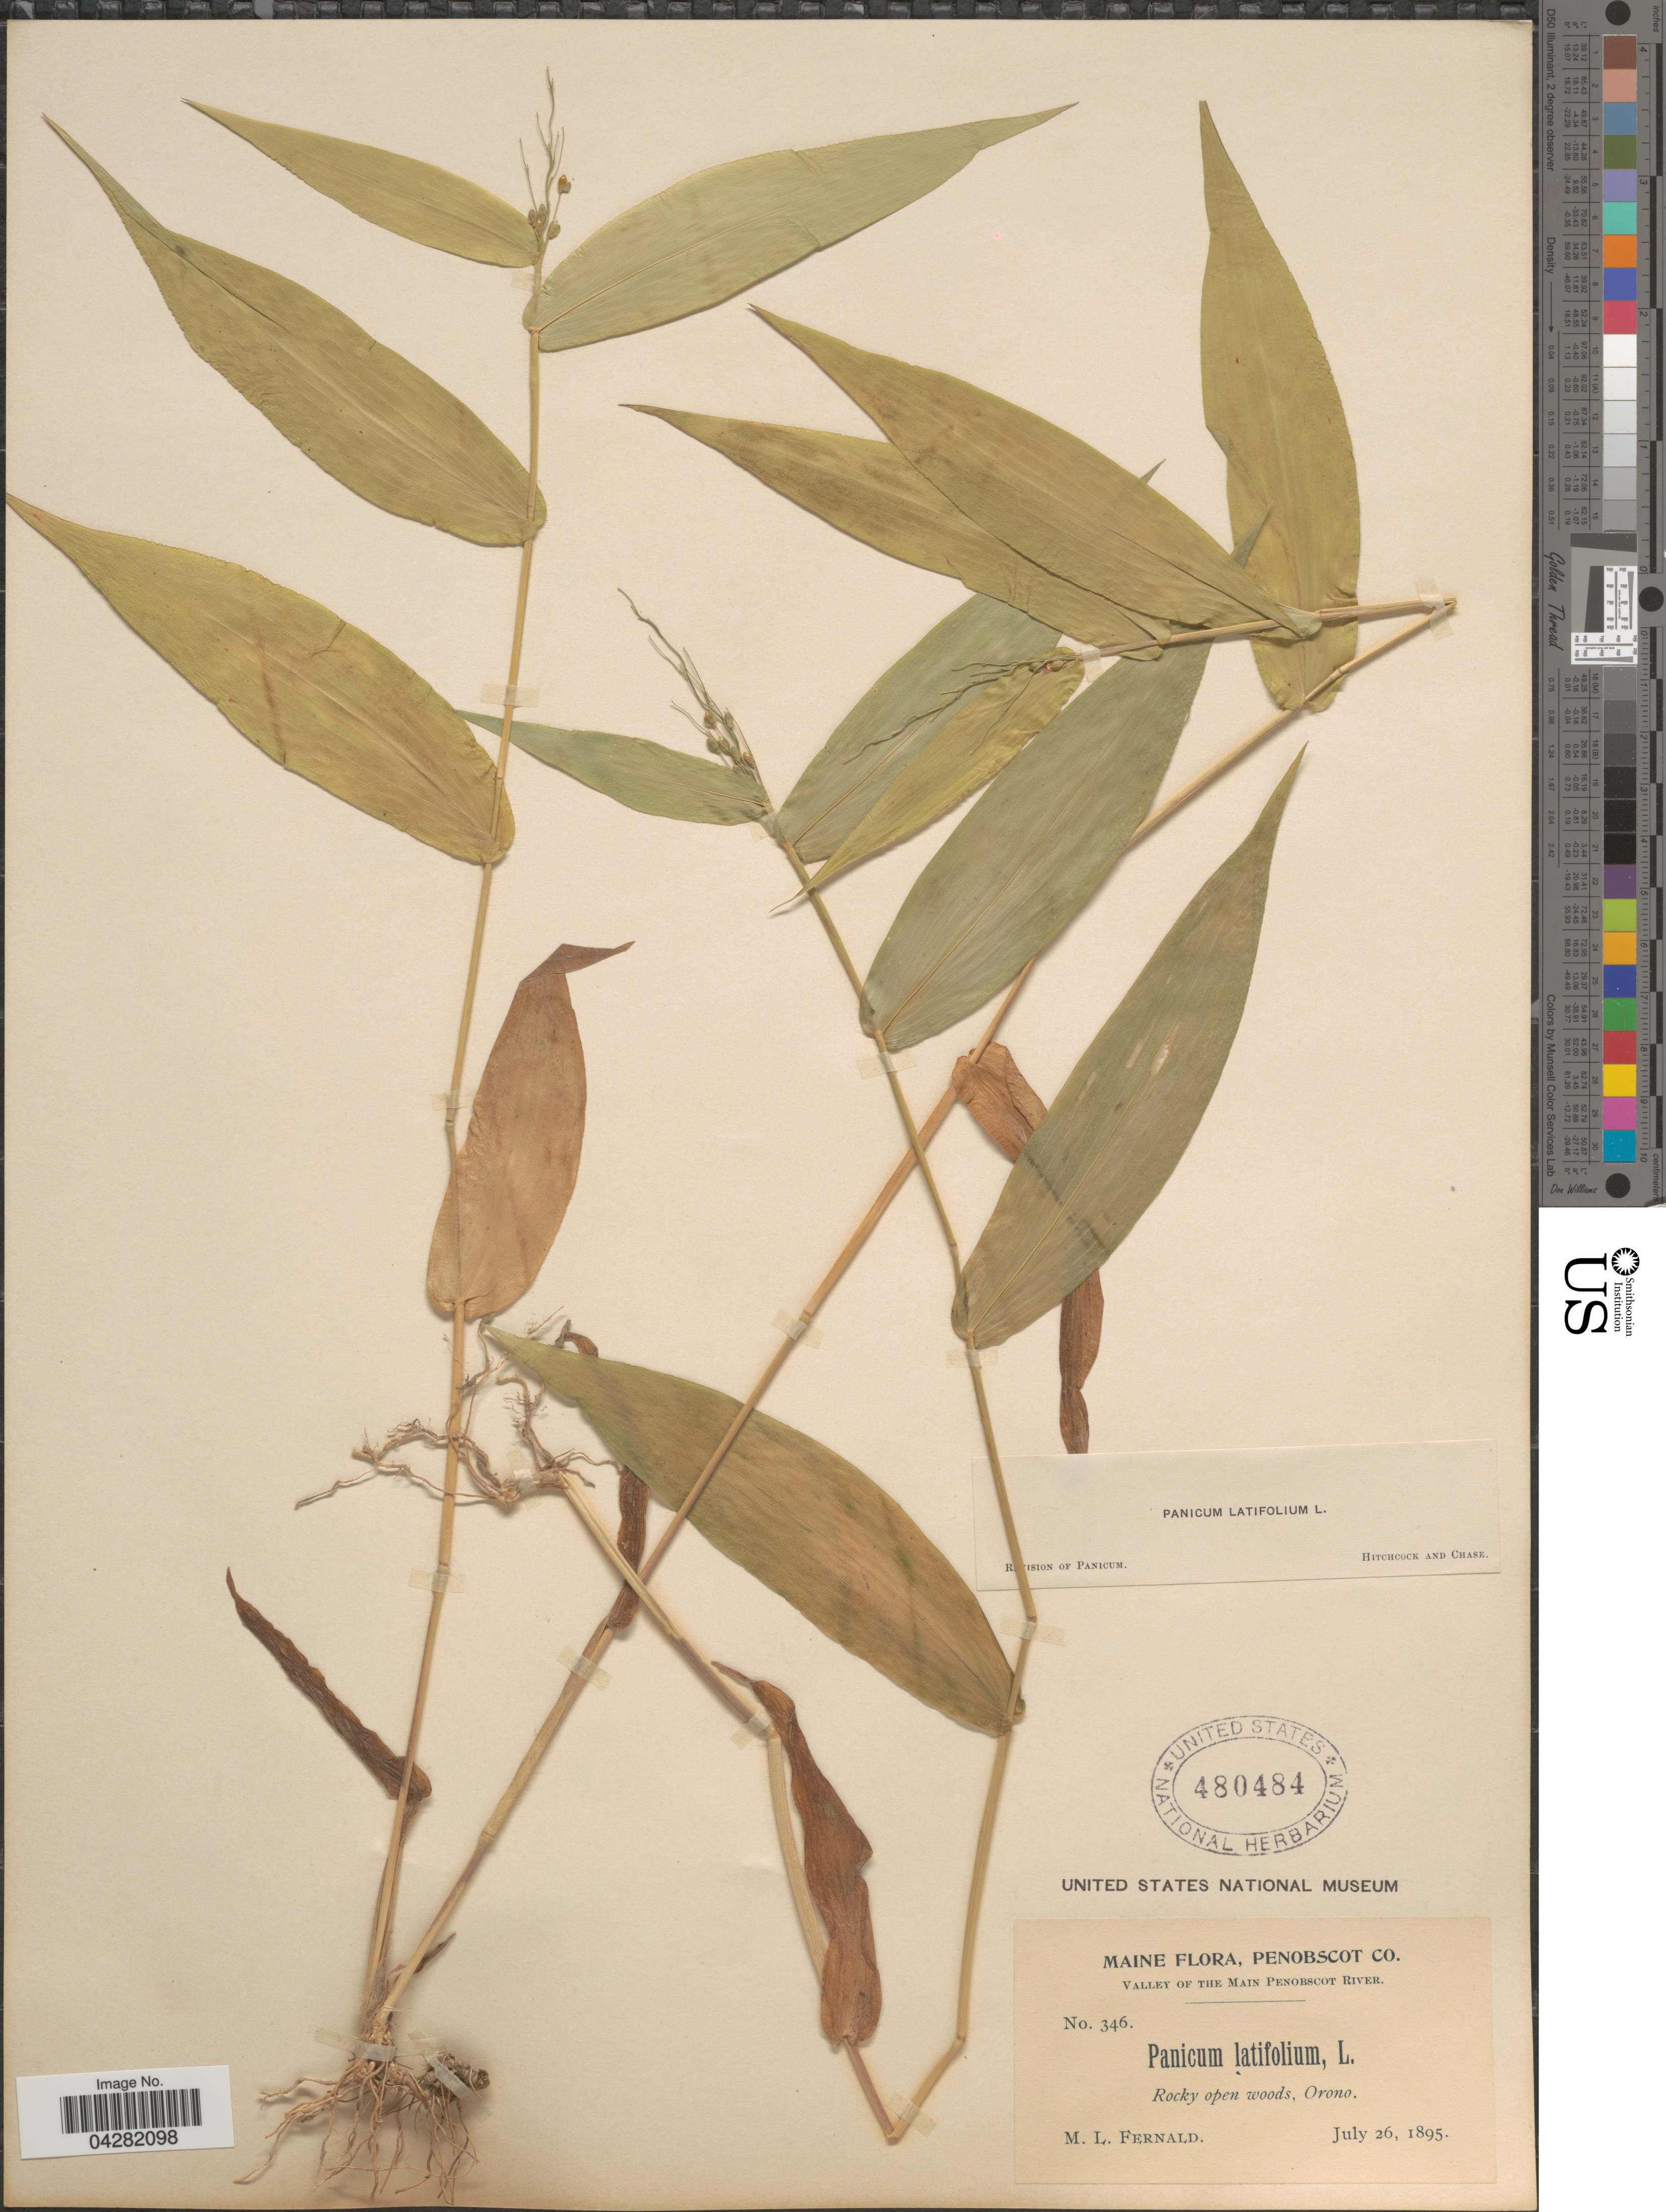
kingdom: Plantae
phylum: Tracheophyta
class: Liliopsida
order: Poales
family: Poaceae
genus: Dichanthelium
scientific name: Dichanthelium latifolium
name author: (L.) Harvill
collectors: M. L. Fernald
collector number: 346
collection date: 1895-07-26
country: United States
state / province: Maine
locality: Penobscot Co. Valley of the Main Penobscot River. Orono.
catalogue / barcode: US 480484